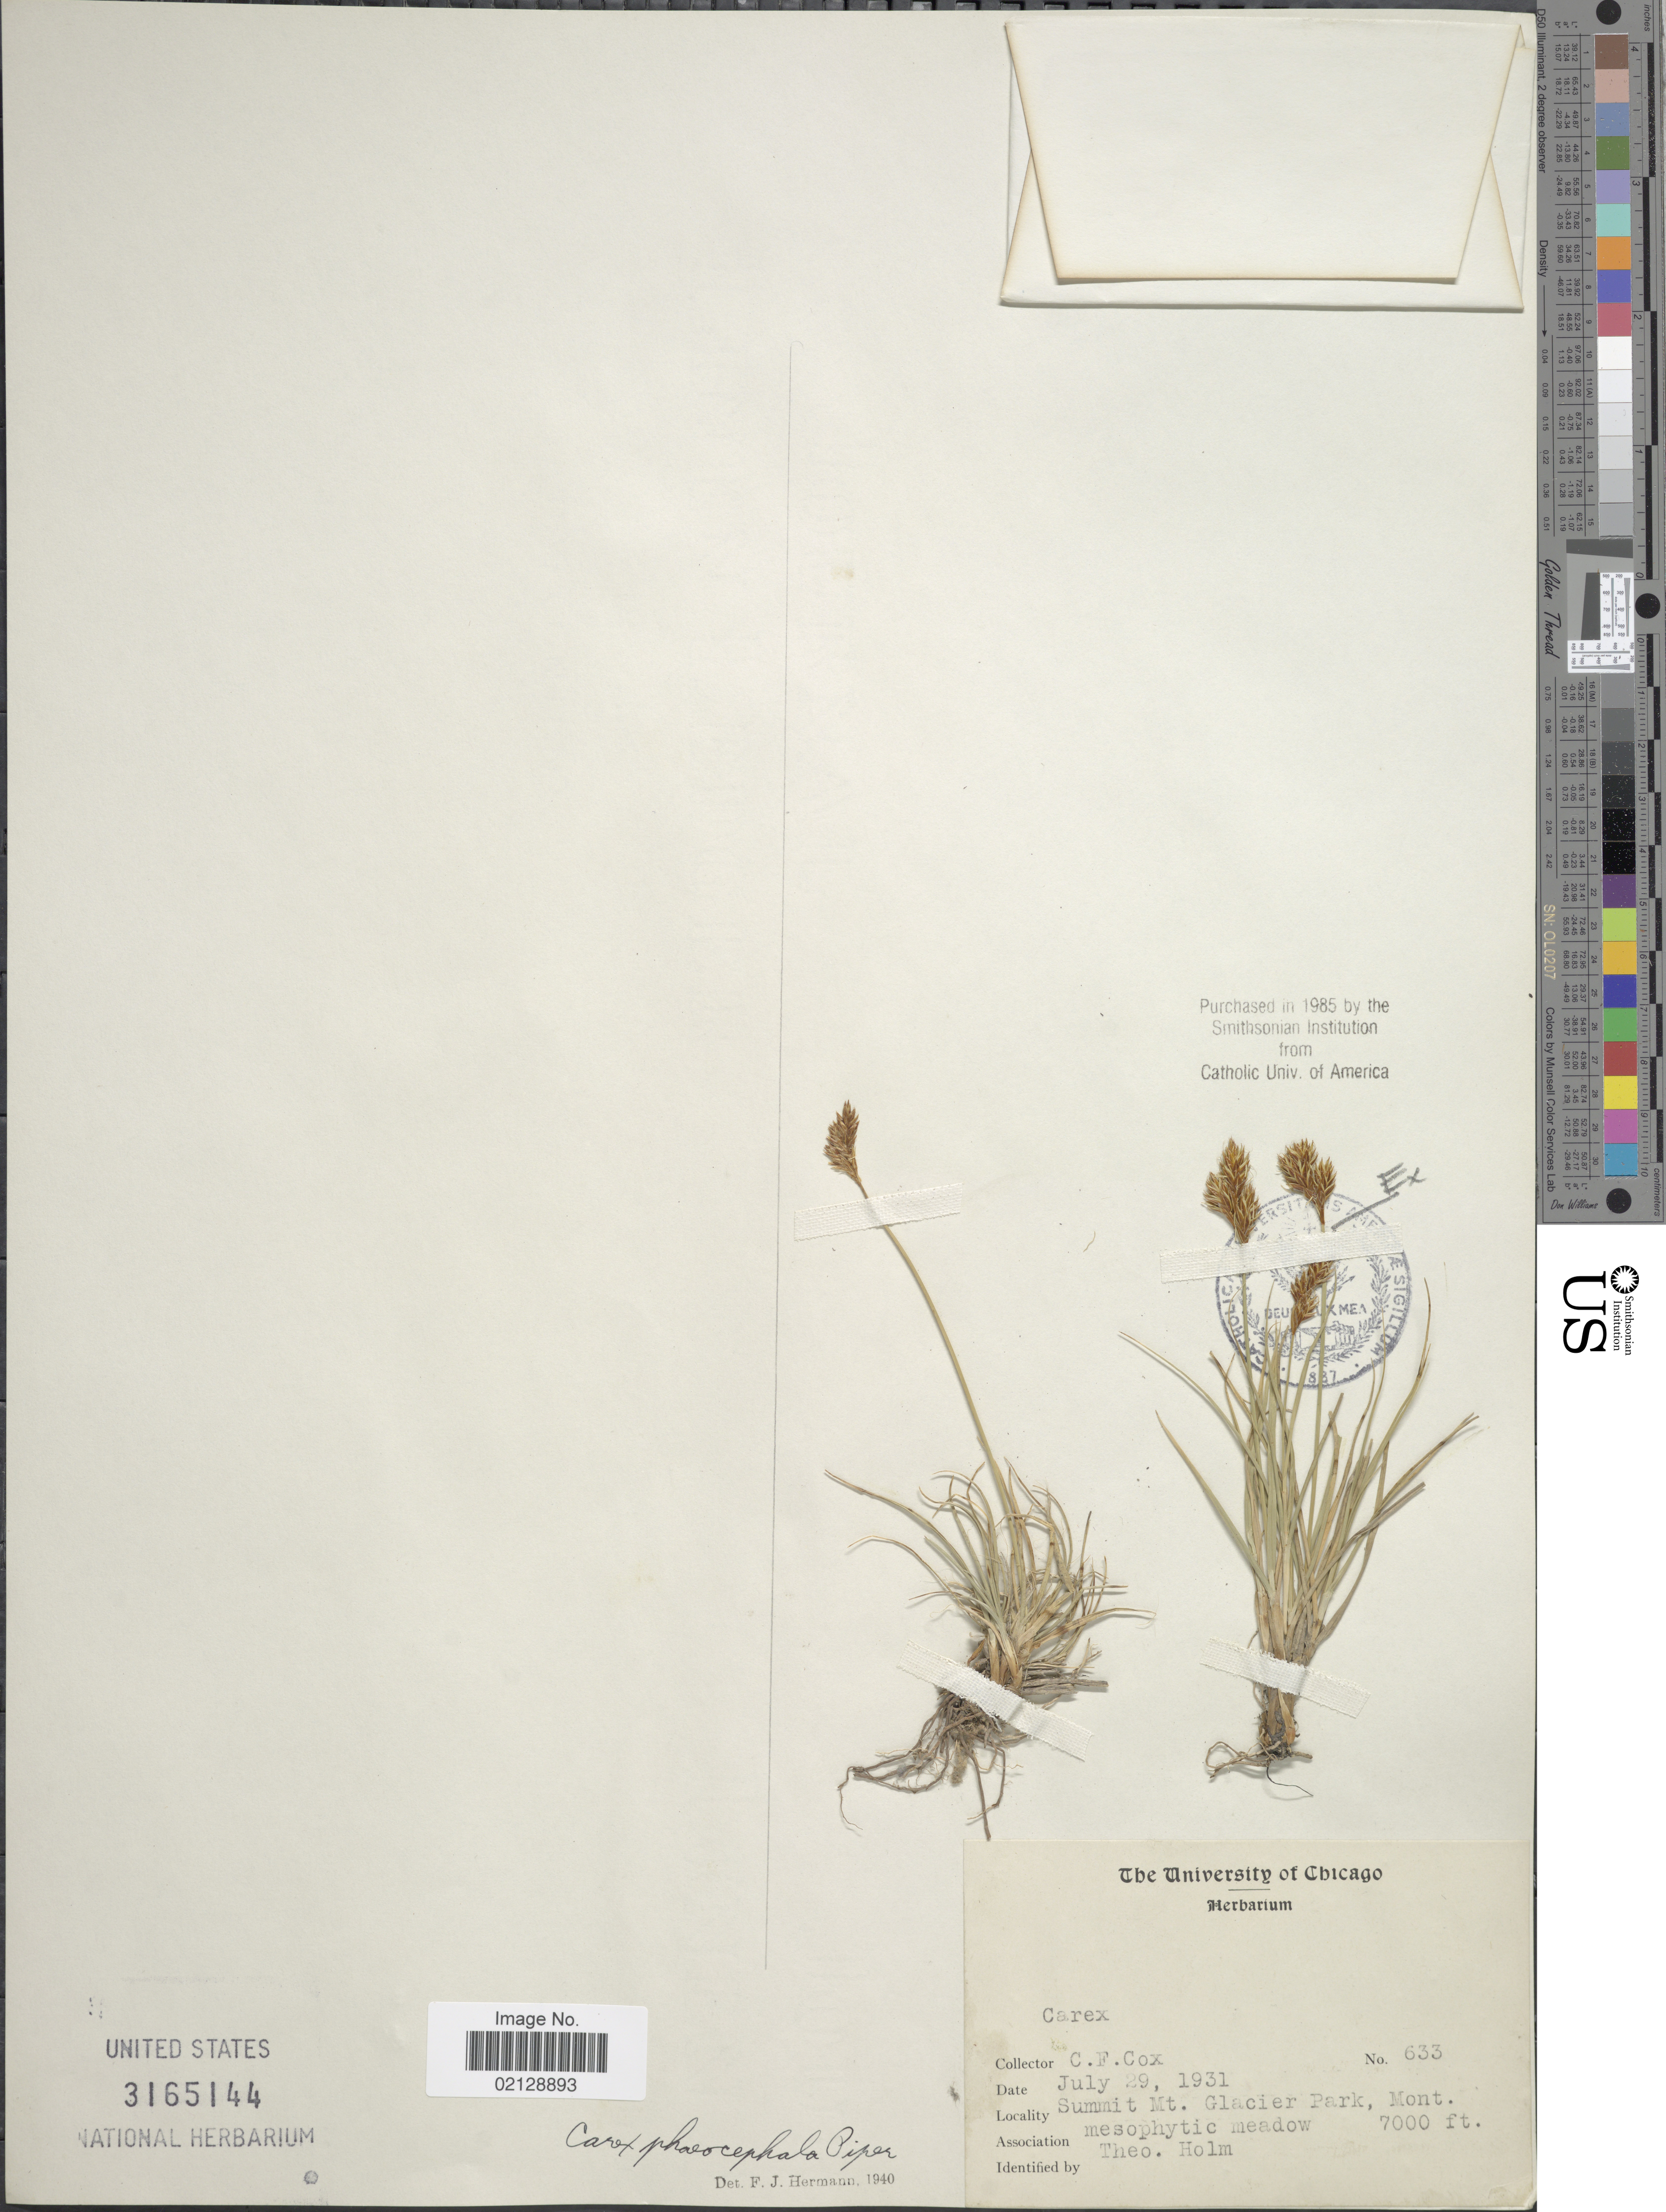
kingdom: Plantae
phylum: Tracheophyta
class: Liliopsida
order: Poales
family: Cyperaceae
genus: Carex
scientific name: Carex phaeocephala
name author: Piper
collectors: C. Cox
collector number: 633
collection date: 1931-07-29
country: United States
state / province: Montana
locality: Summit Mt., Glacier Park, Mont.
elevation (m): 2134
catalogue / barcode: US 3165144